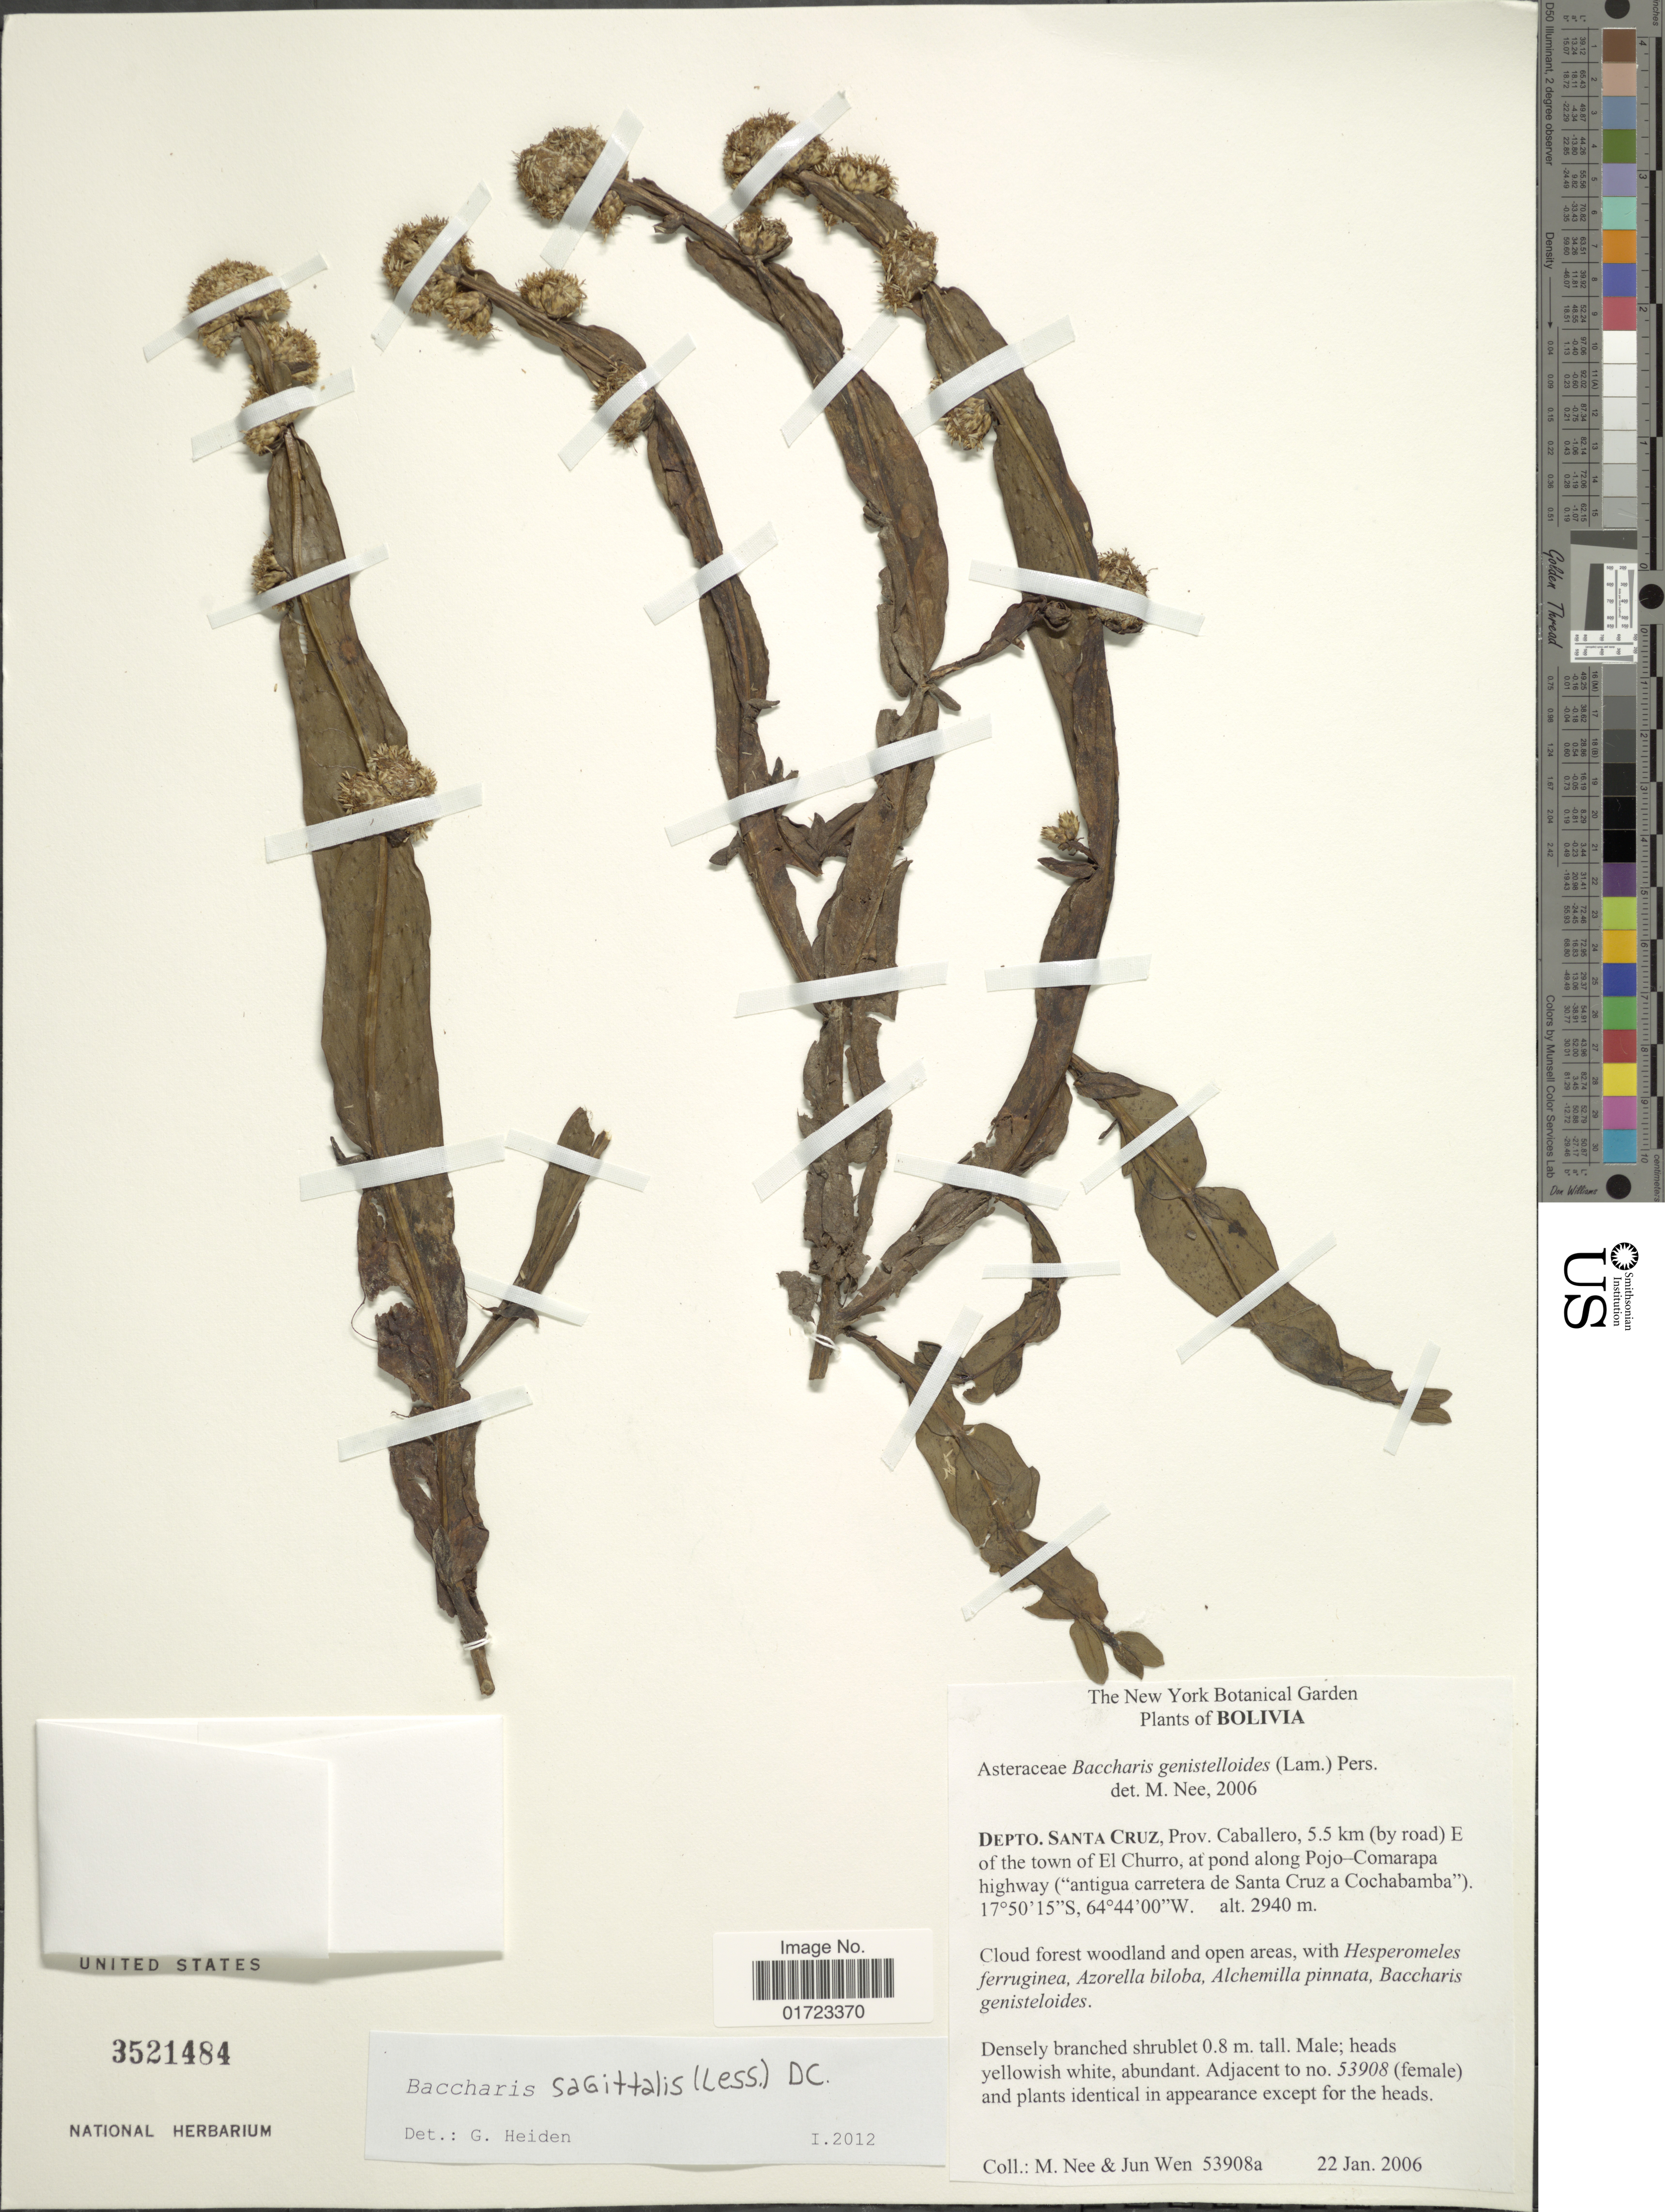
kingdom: Plantae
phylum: Tracheophyta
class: Magnoliopsida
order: Asterales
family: Asteraceae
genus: Baccharis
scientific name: Baccharis sagittalis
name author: (Less.) DC.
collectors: M. Nee & J. Wen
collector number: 53908a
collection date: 2006-01-22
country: Bolivia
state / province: Santa Cruz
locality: Depto. Santa Cruz. Prov. Caballero, 5.5 km (by road) E of the town of El Churro, at pond along Pojo-Comarapa highway ("antigua carretera de Santa Cruz a Cochabamba").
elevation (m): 2940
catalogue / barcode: US 3221484